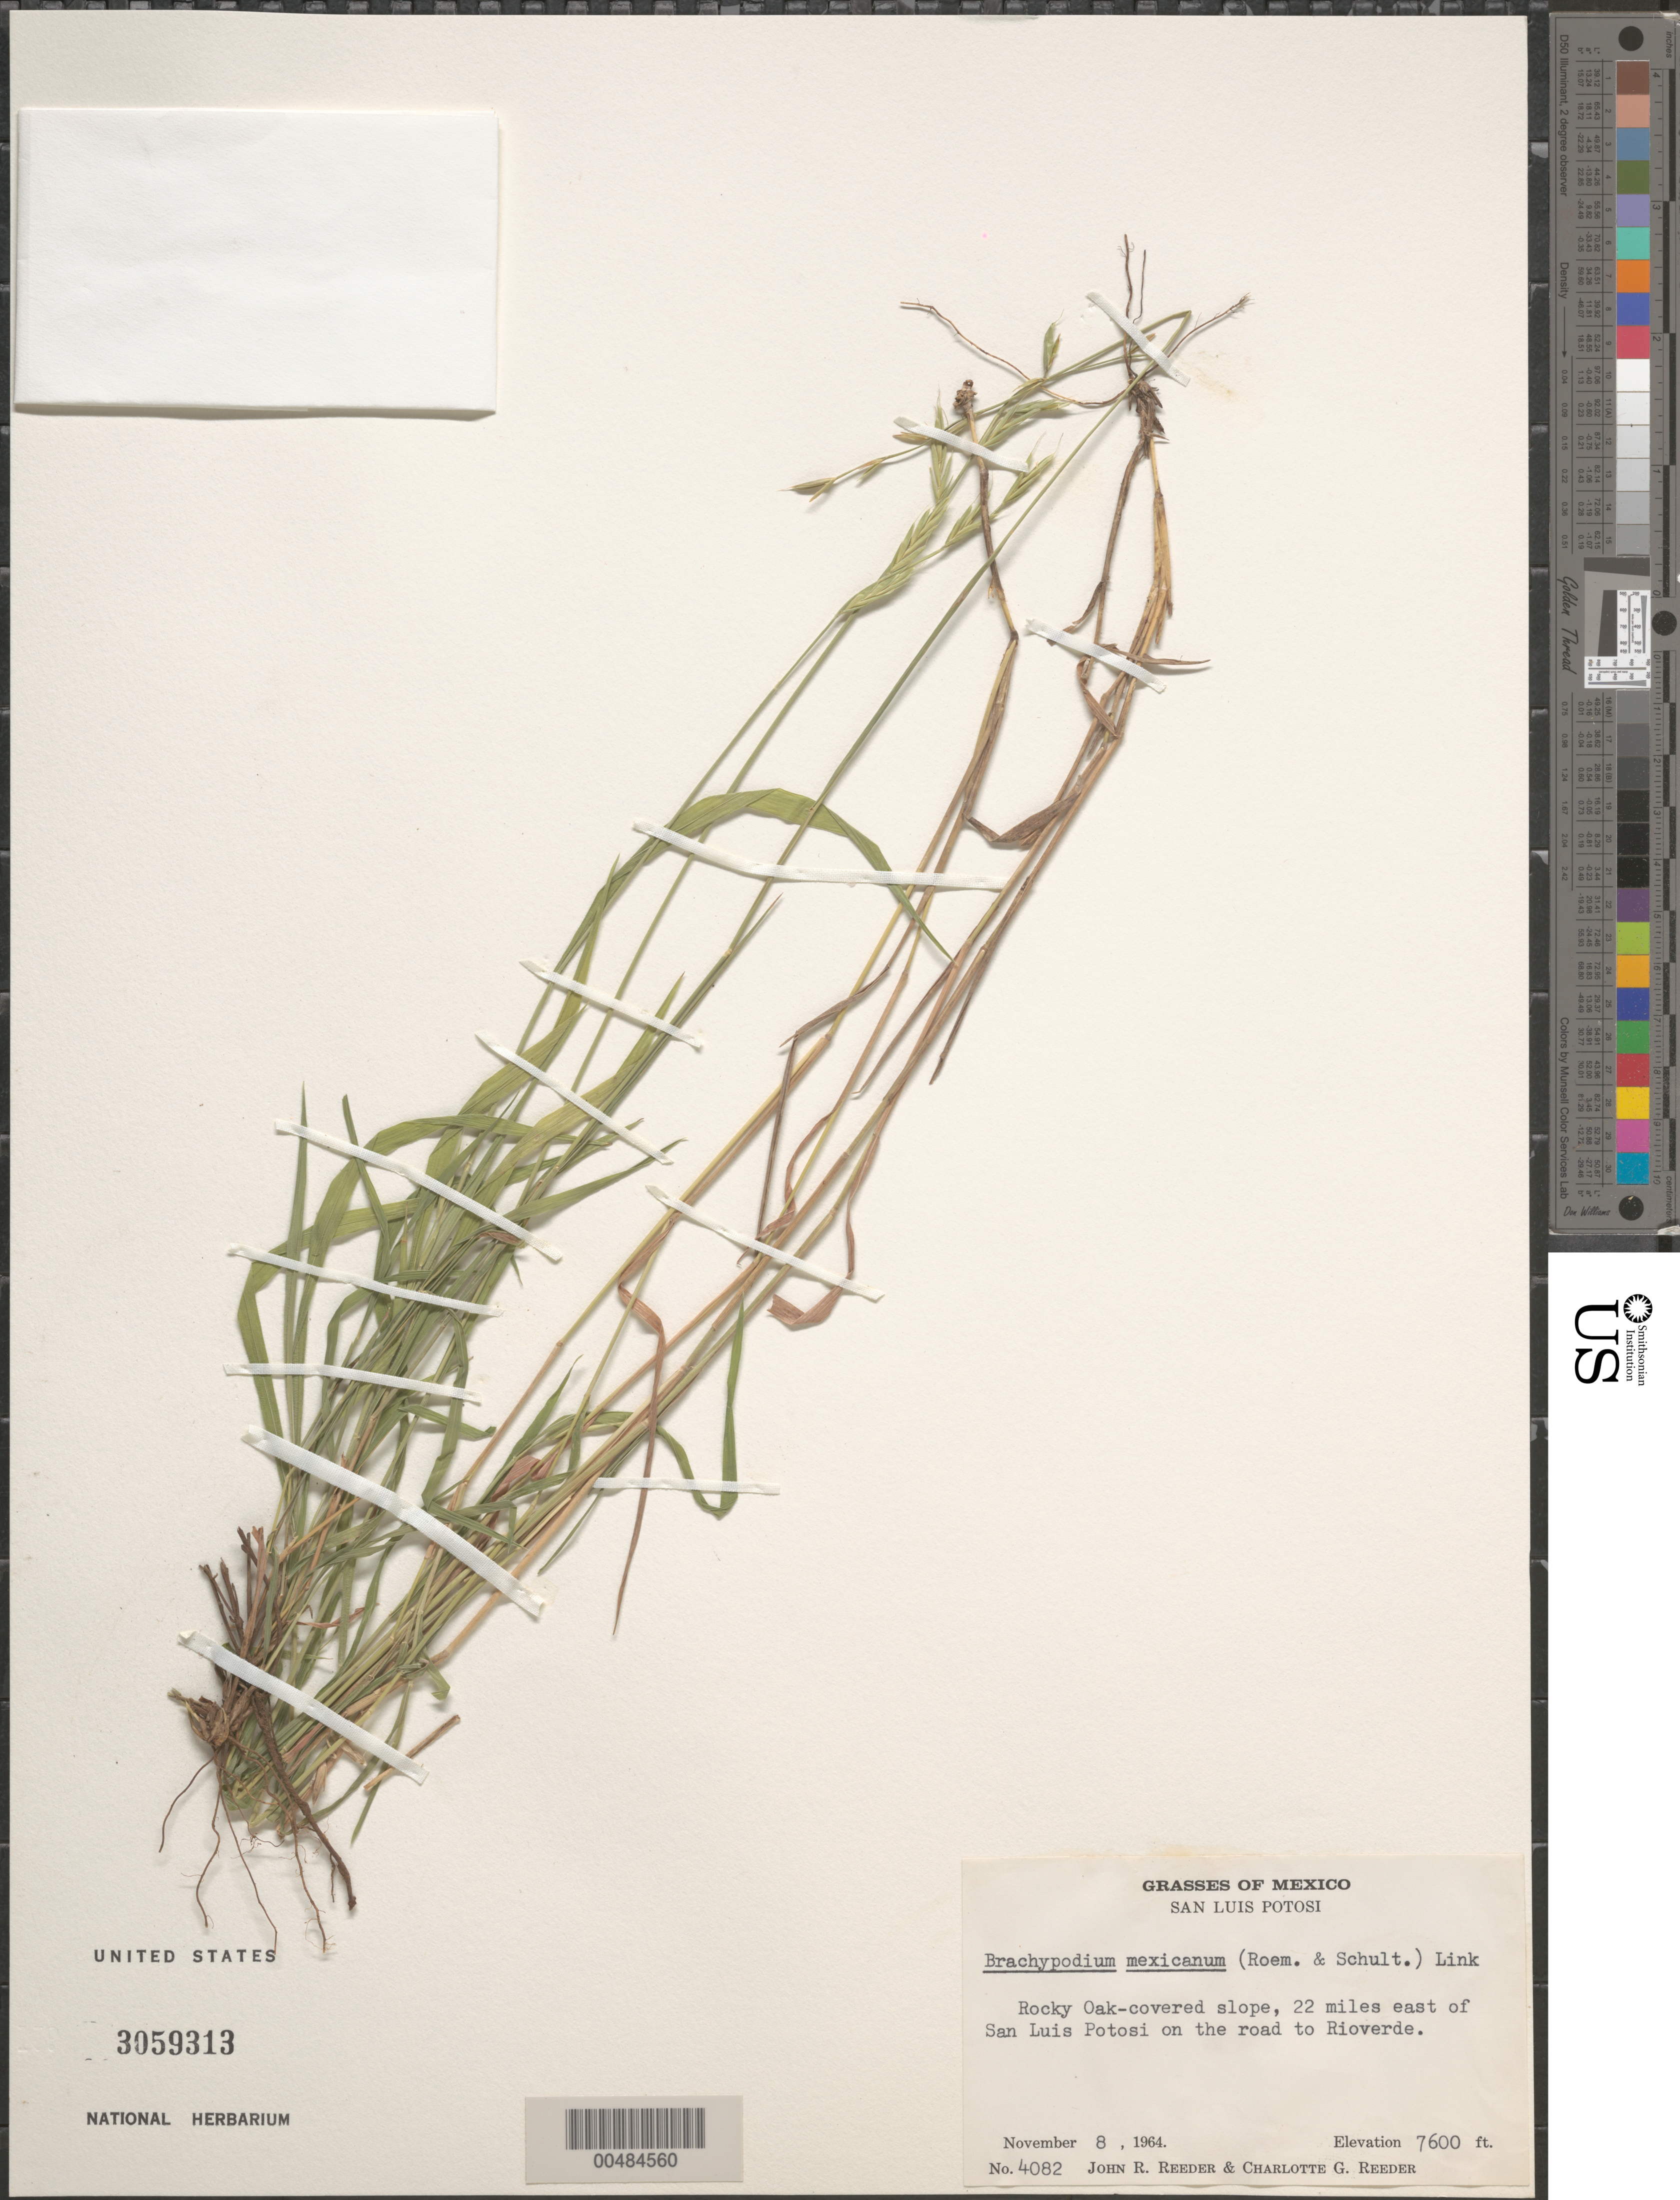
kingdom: Plantae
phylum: Tracheophyta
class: Liliopsida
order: Poales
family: Poaceae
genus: Brachypodium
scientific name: Brachypodium mexicanum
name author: (Roem. & Schult.) Link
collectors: J. R. Reeder & C. G. Reeder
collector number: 4082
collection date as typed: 8 Nov 1964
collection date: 1964-11-08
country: Mexico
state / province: San Luis Potosi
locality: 22 mi E of San Luis Potosi on the road to Rioverde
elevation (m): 2316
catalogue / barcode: US 3059313